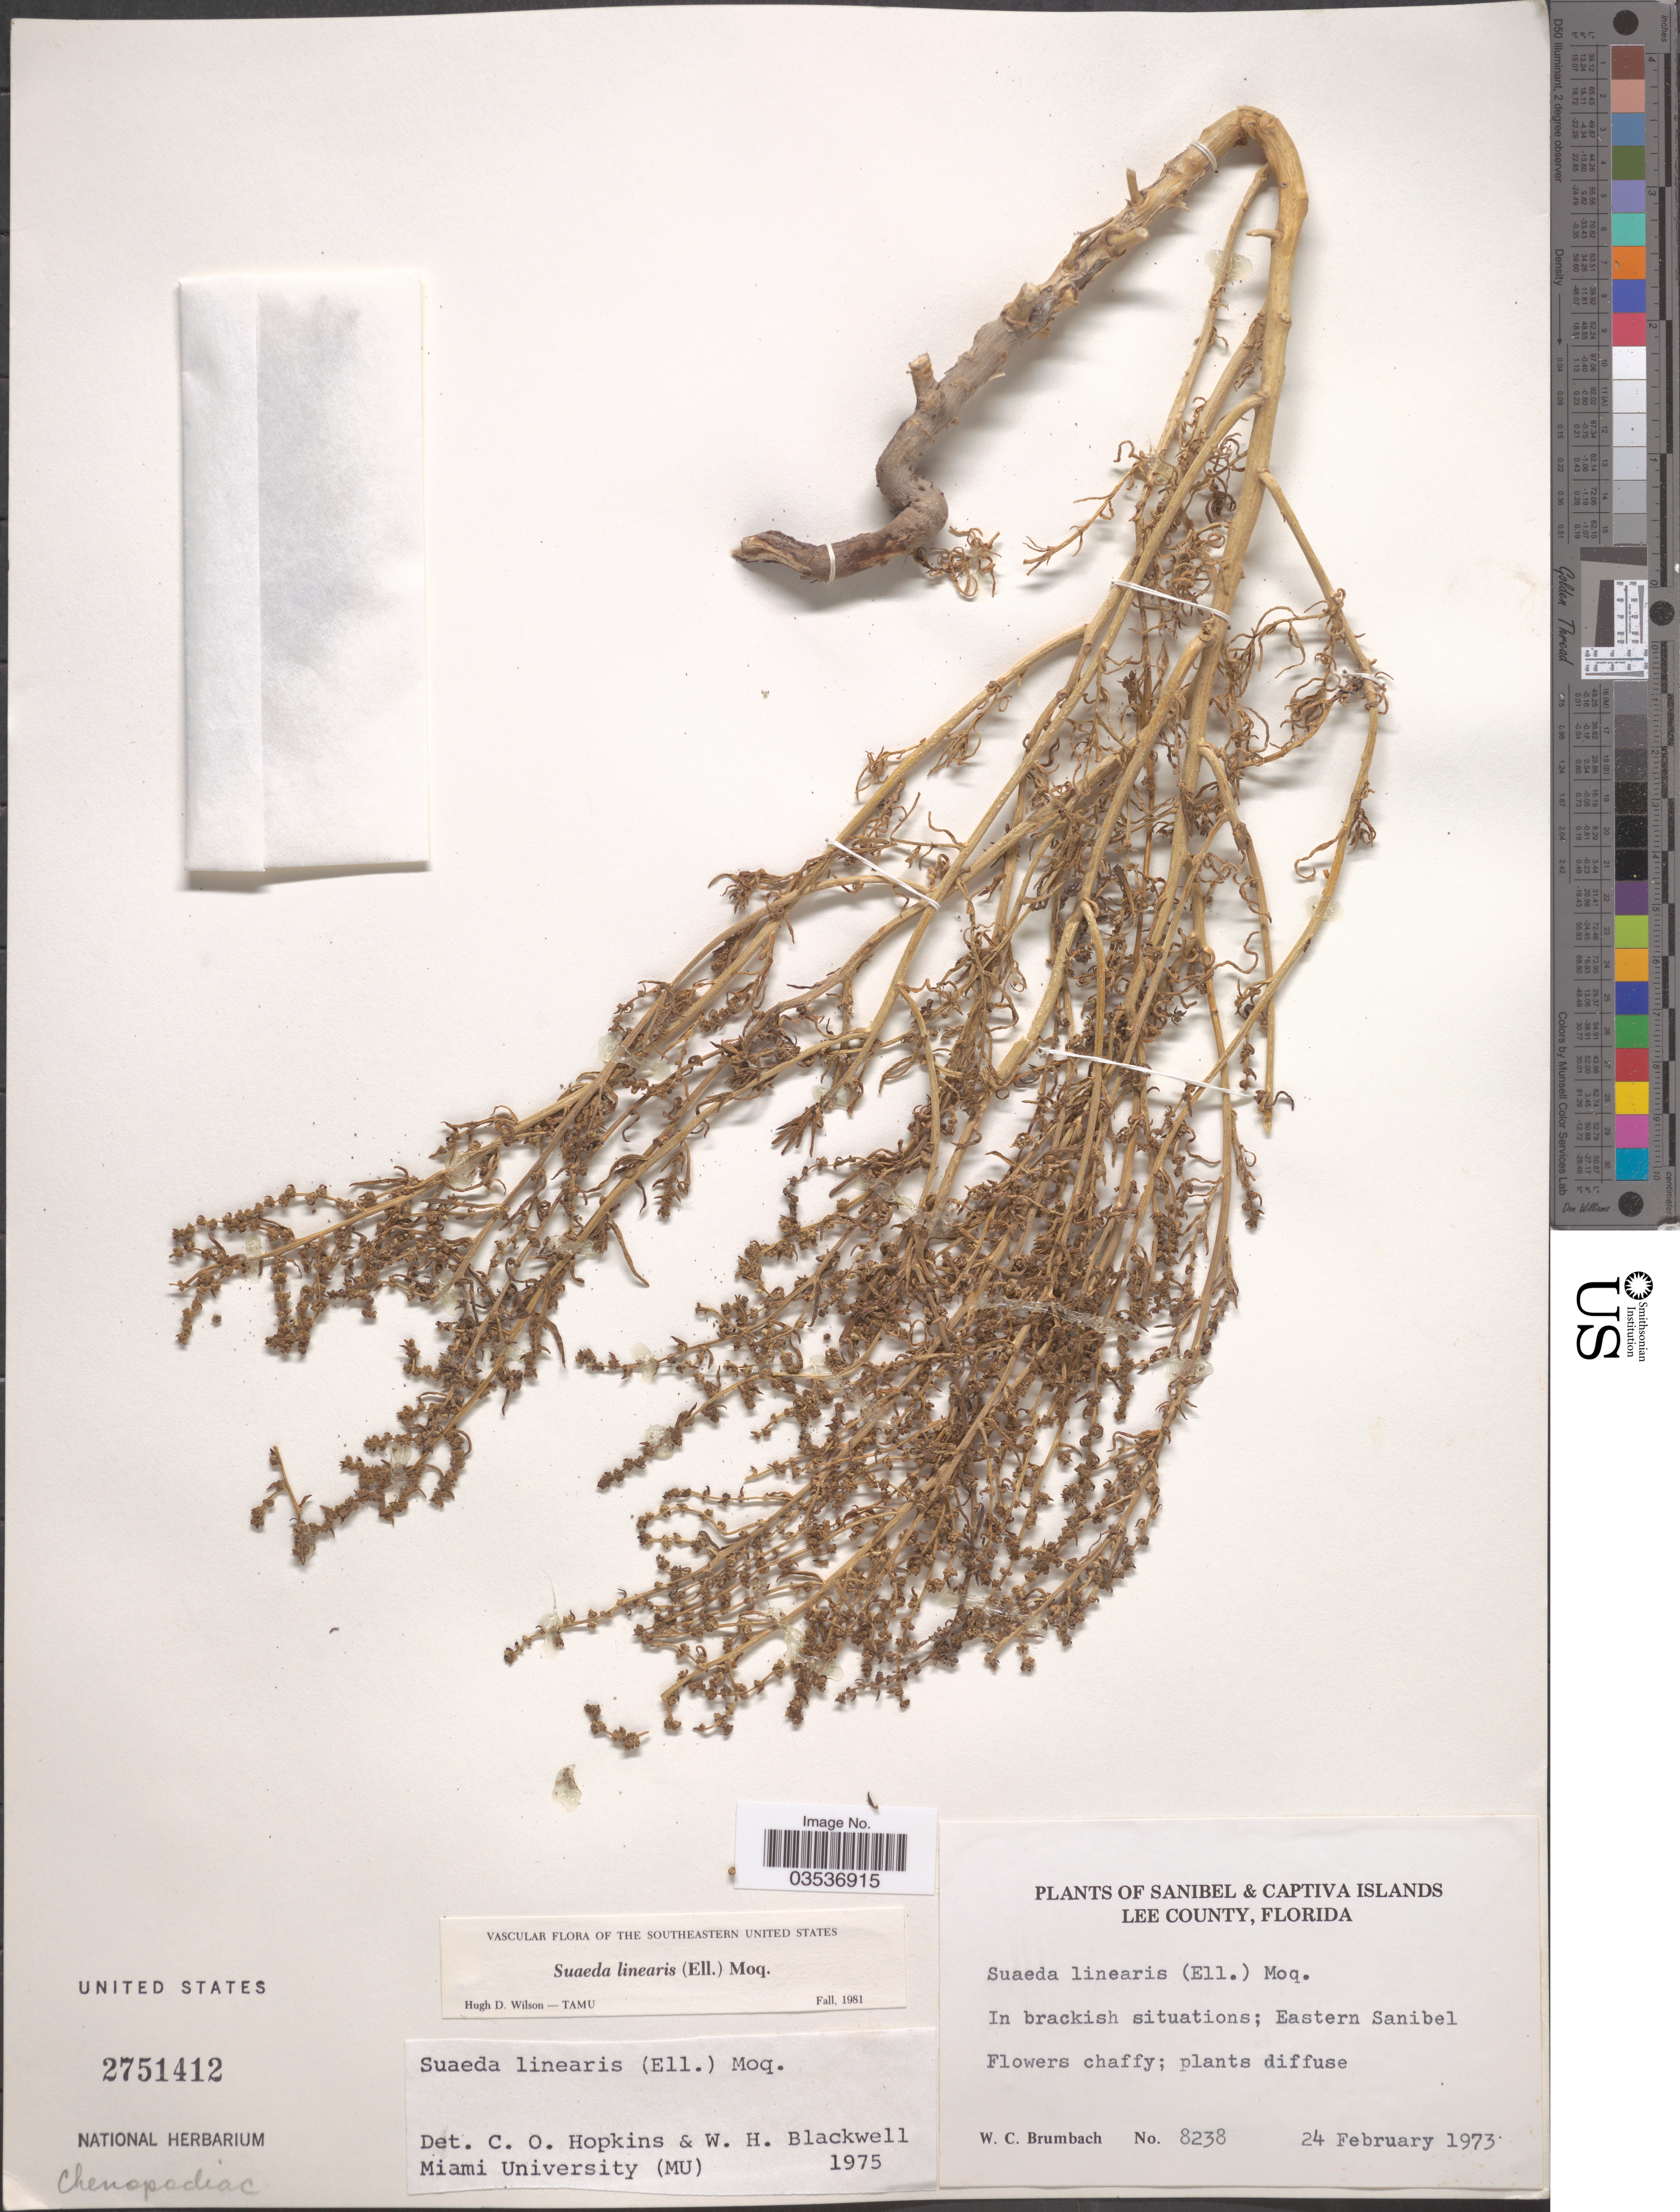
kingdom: Plantae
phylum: Tracheophyta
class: Magnoliopsida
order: Caryophyllales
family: Amaranthaceae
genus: Dondia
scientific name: Dondia linearis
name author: (Elliott) A. Heller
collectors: W. C. Brumbach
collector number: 8238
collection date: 1973-02-24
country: United States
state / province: Florida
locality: Sanibel Islands, Lee County. Eastern Sanibel.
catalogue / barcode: US 2751412